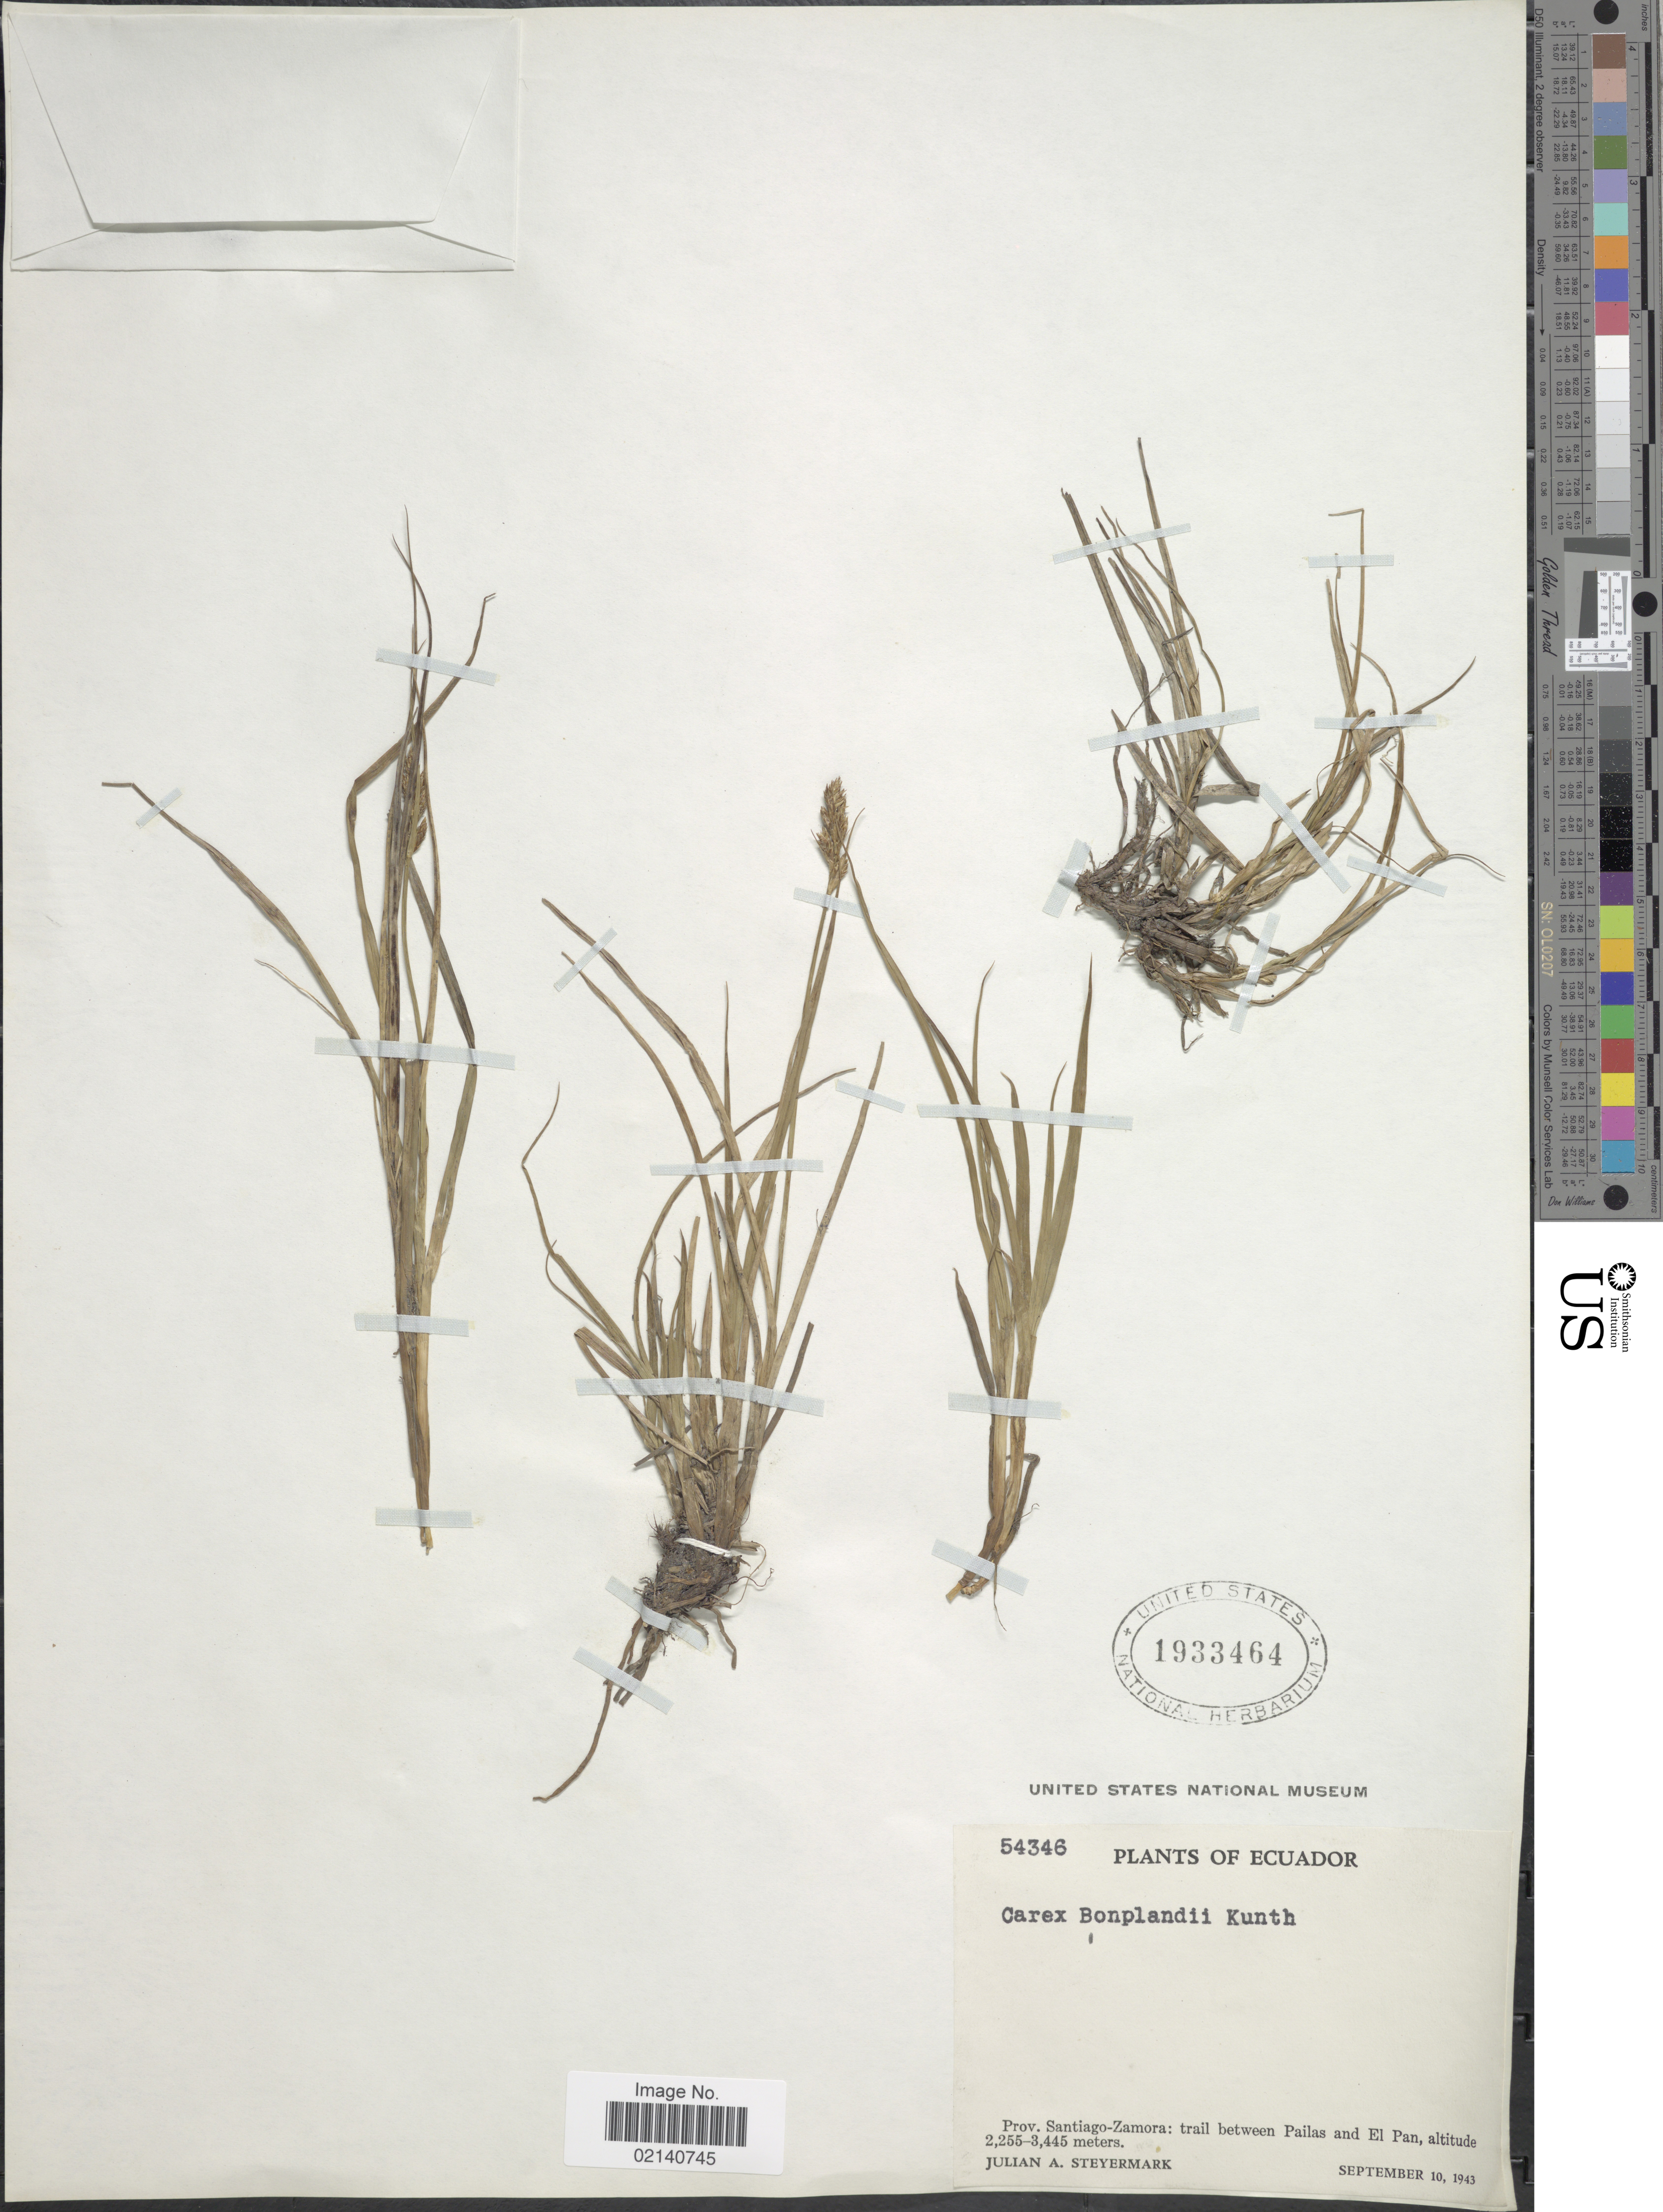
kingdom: Plantae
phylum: Tracheophyta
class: Liliopsida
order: Poales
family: Cyperaceae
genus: Carex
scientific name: Carex bonplandii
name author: Kunth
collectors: J. Steyermark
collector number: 54346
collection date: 1943-09-10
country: Ecuador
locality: Prov. Santiago-Zamora: trail between Pailas and El Pan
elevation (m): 2255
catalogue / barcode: US 1933464